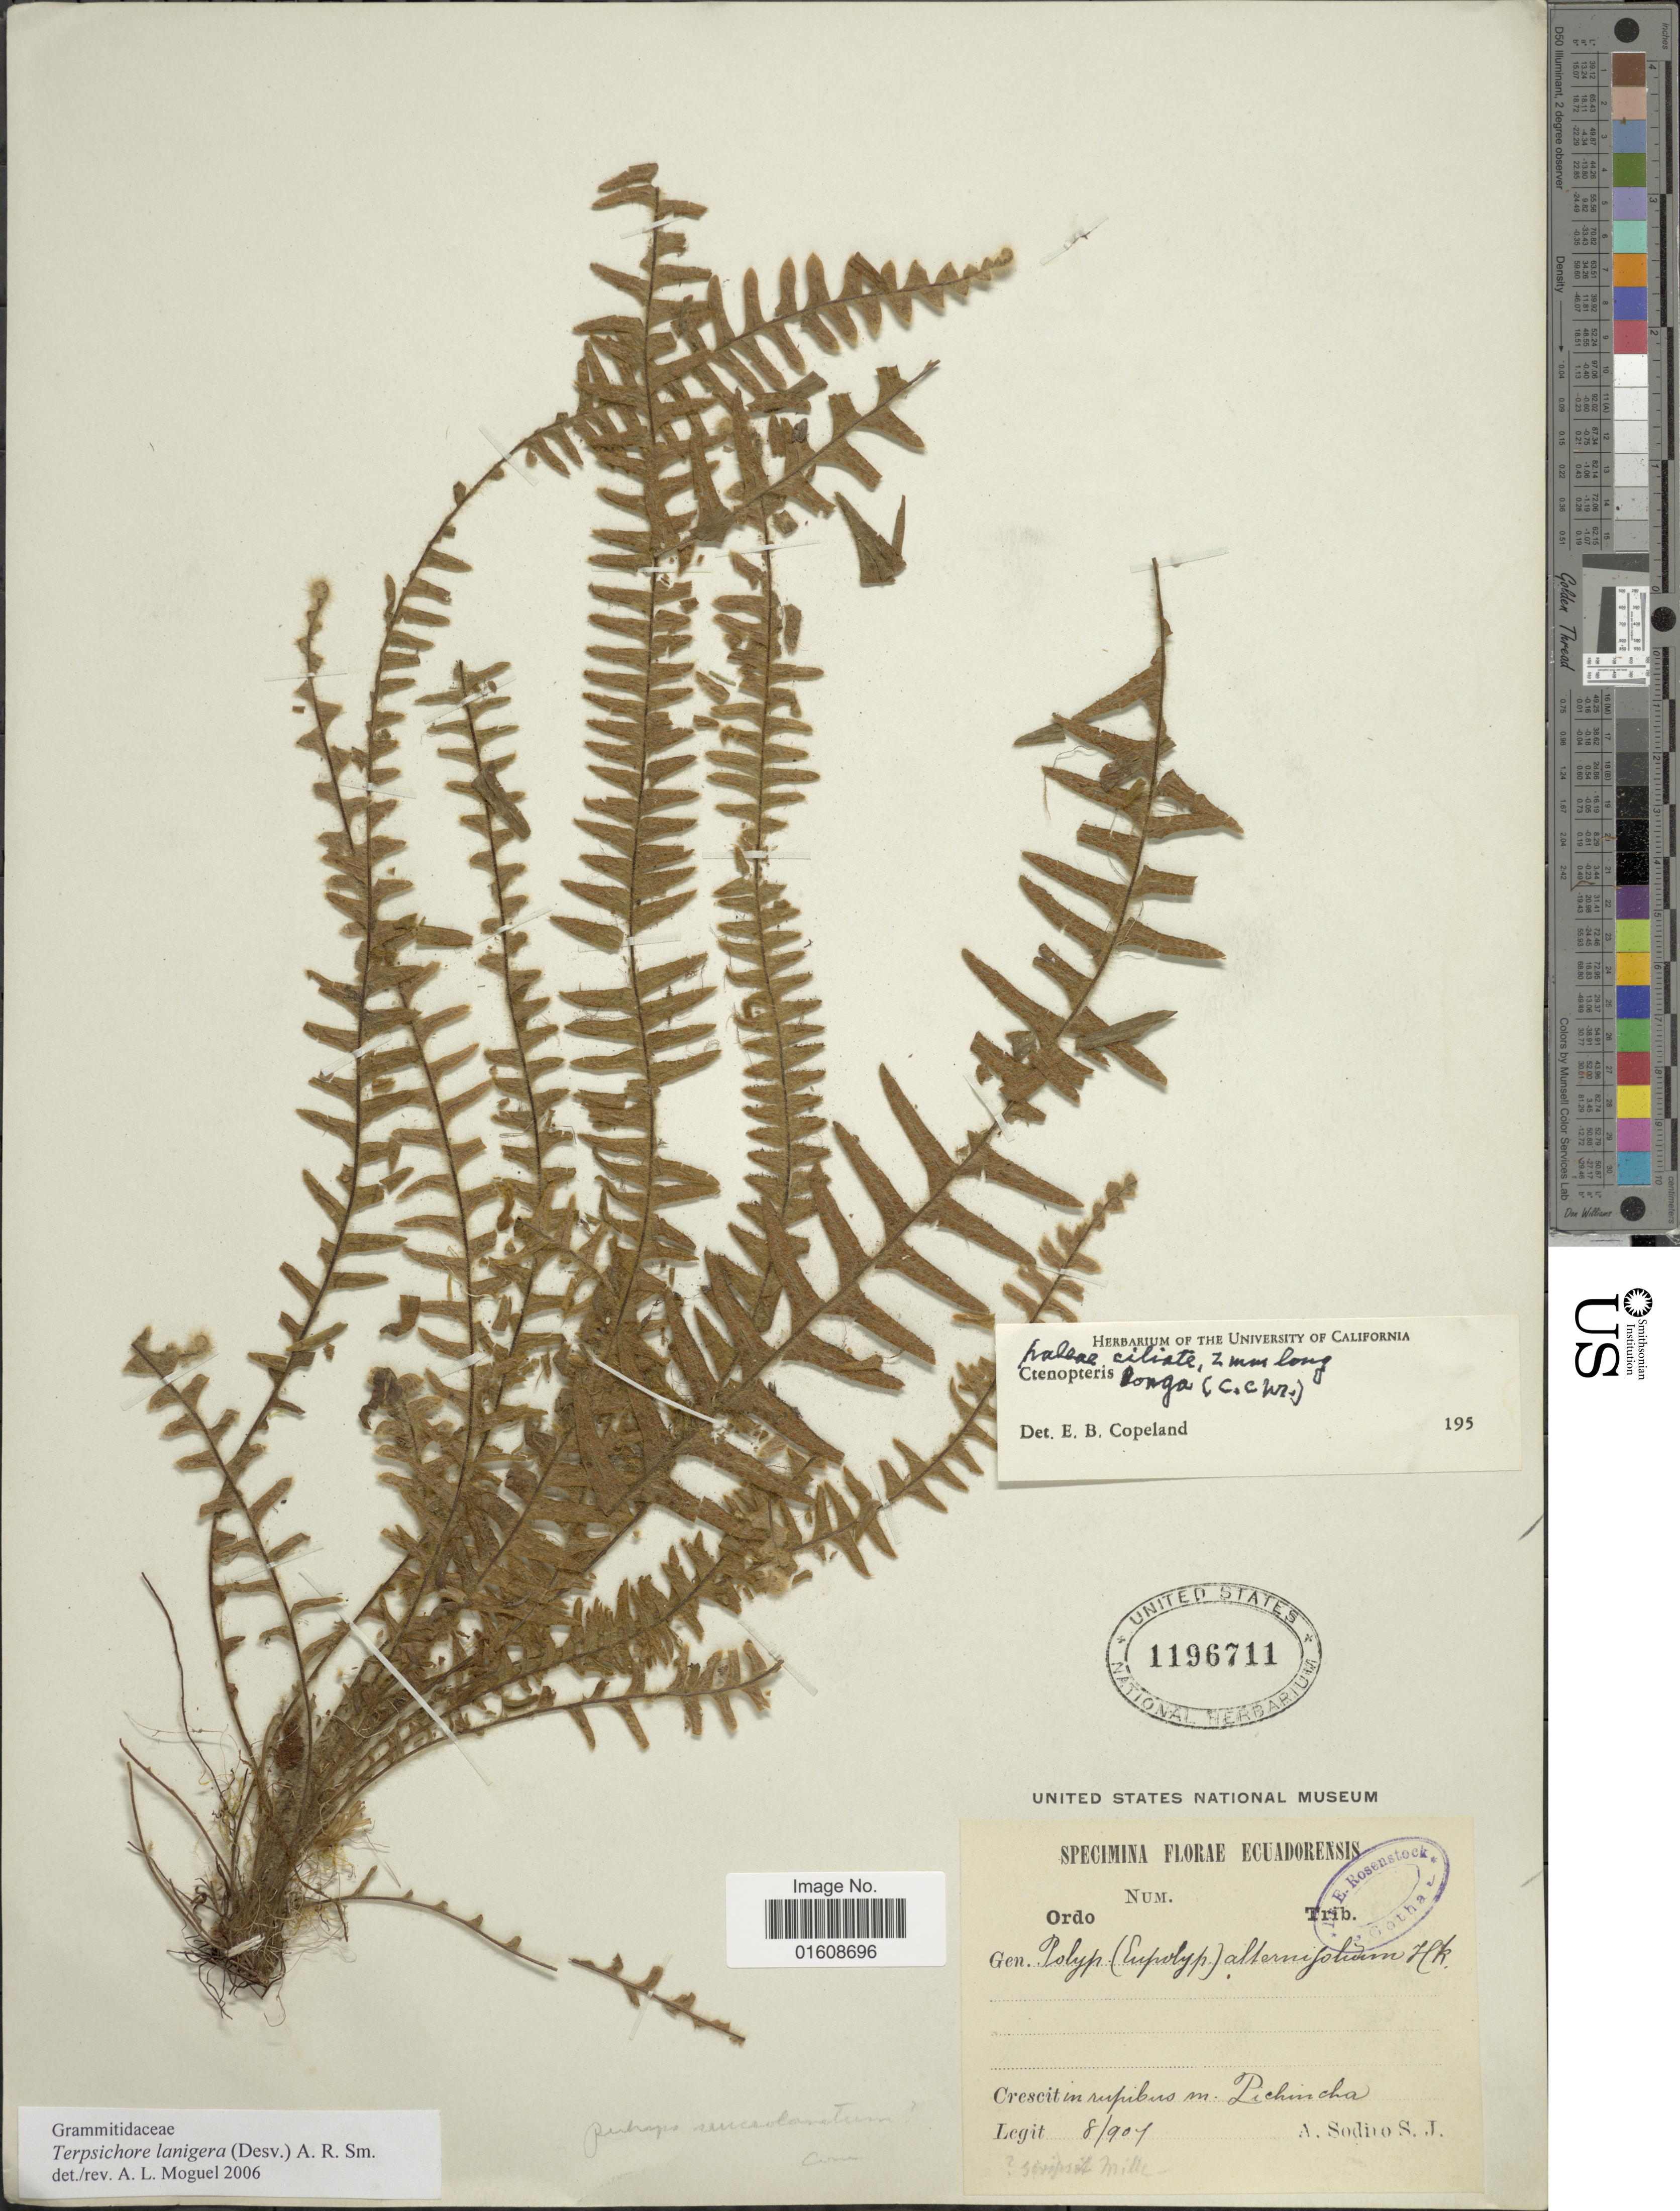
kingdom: Plantae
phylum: Tracheophyta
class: Polypodiopsida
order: Polypodiales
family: Polypodiaceae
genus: Alansmia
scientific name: Alansmia lanigera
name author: (Desv.) Moguel & M. Kessler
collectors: A. Sodiro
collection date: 1907-08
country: Ecuador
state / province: Pichincha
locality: In rupibus m. Pichincha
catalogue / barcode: US 1196711